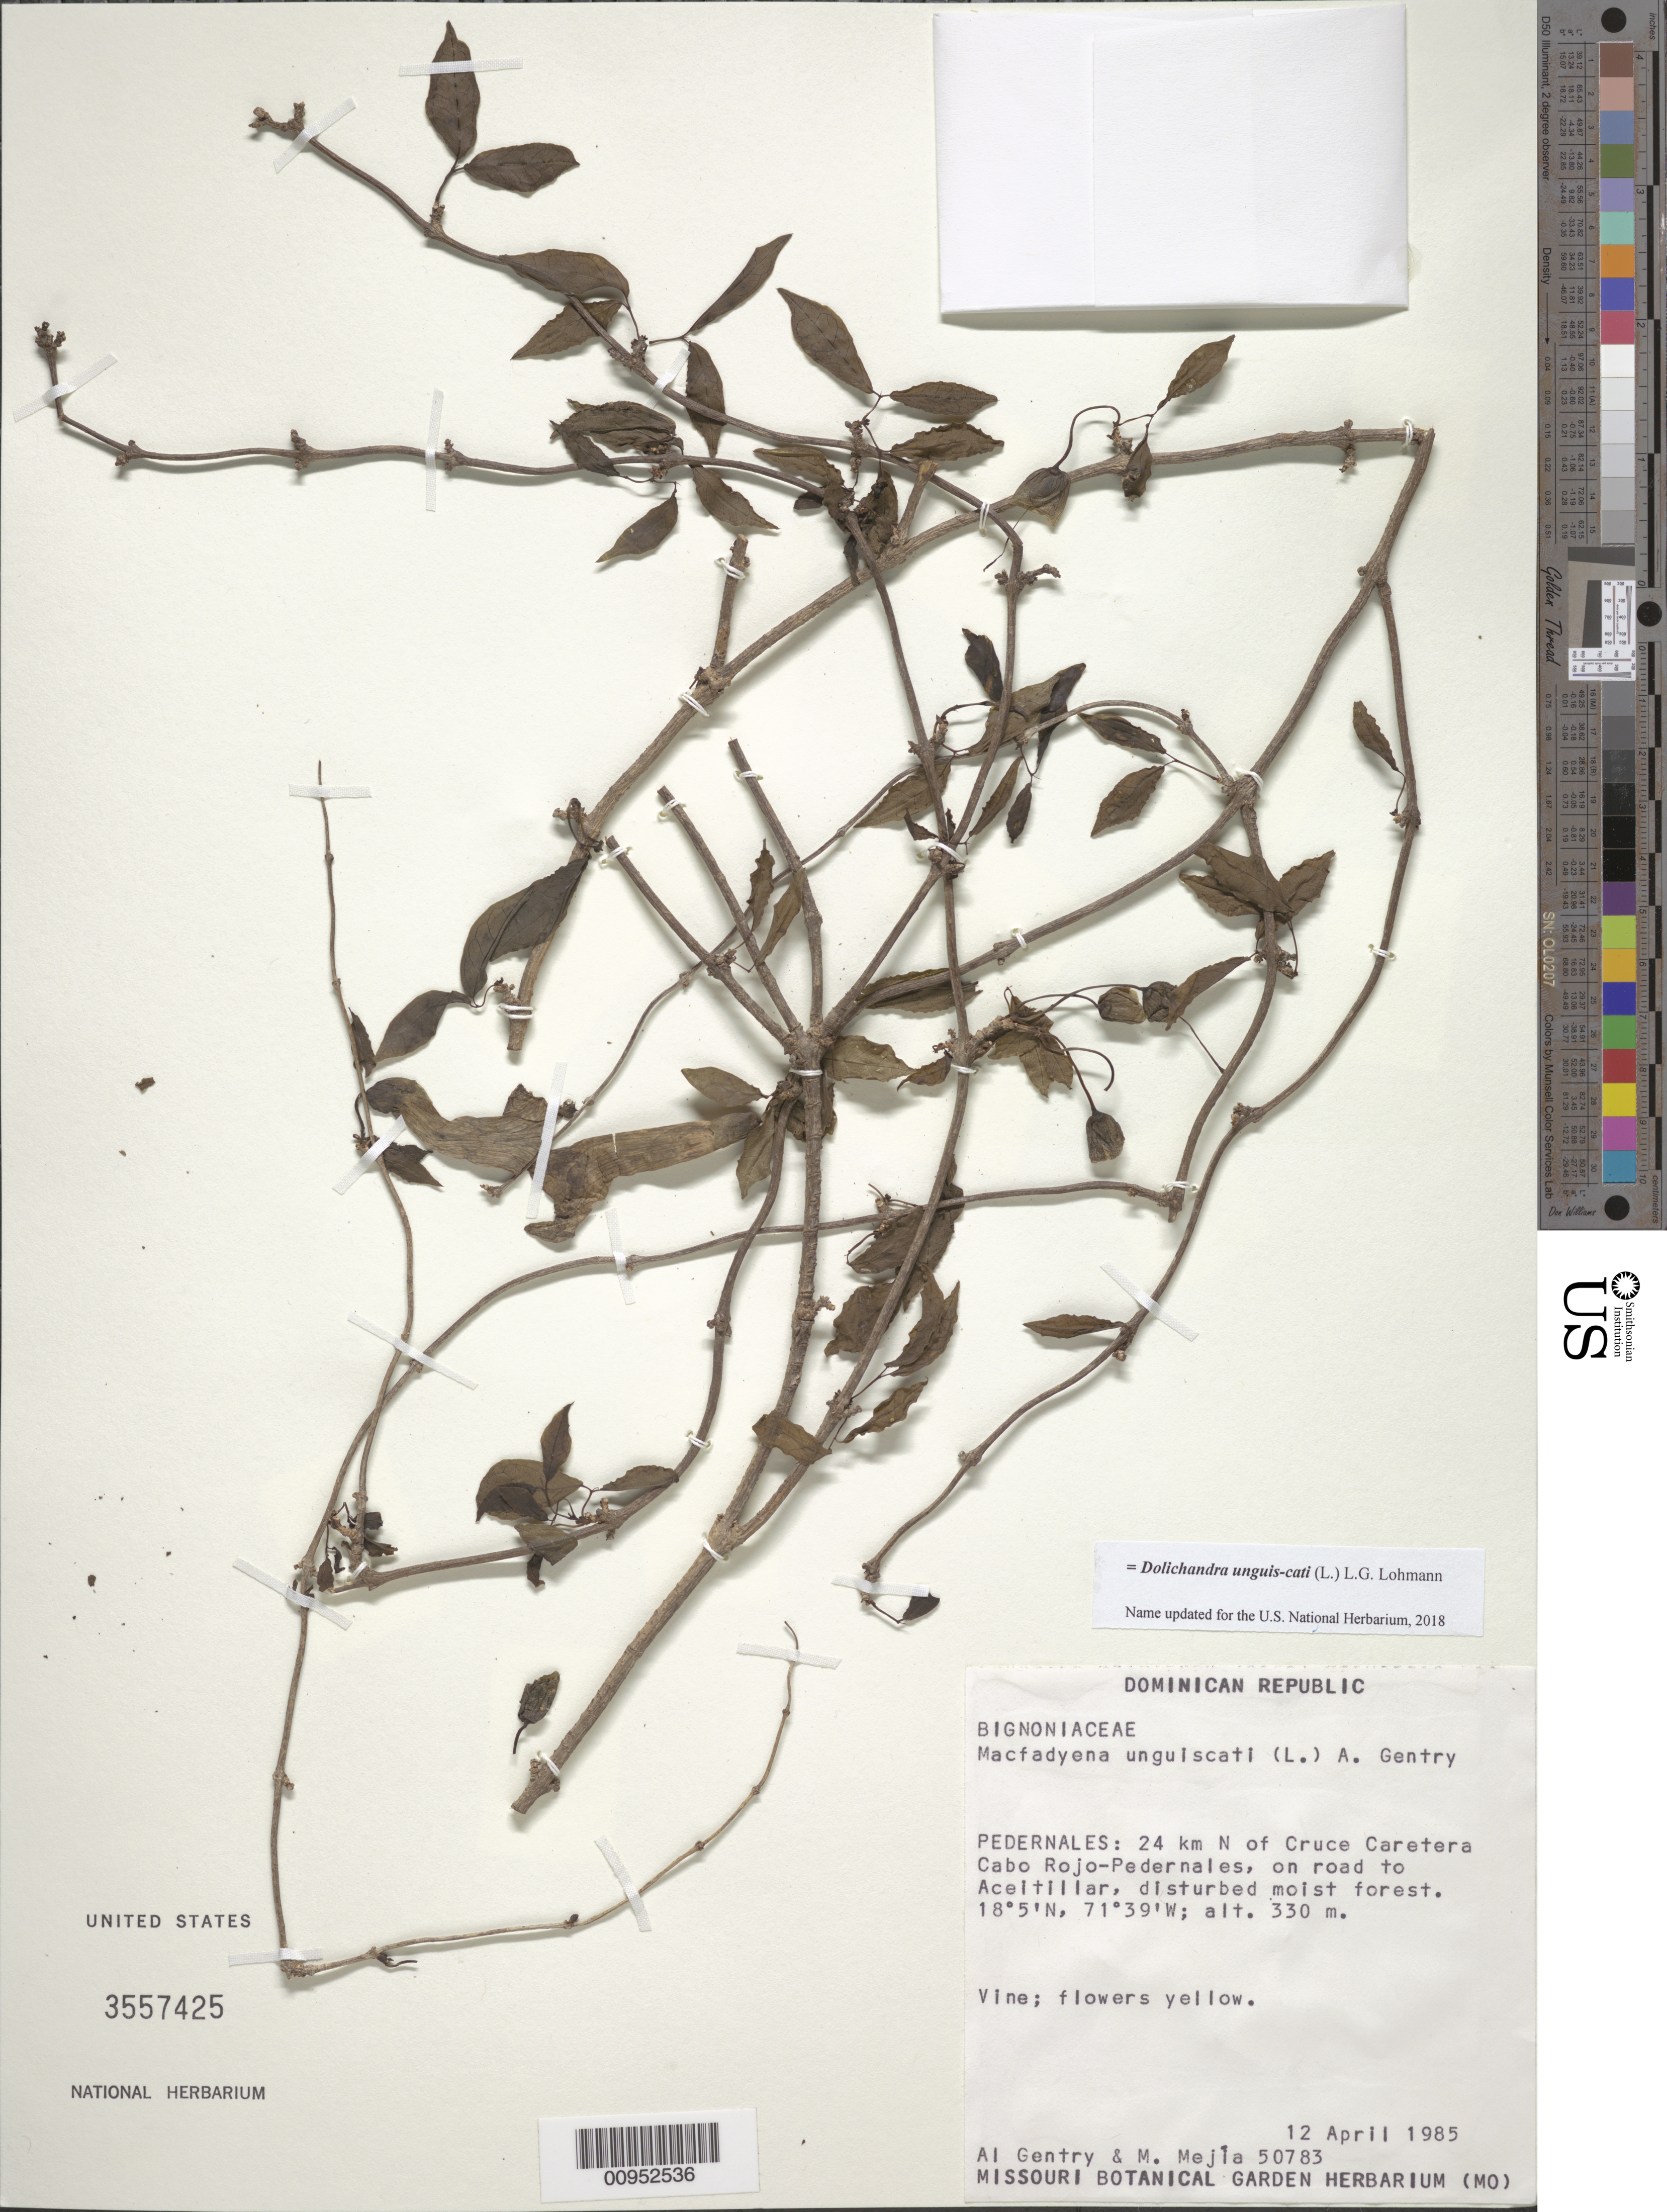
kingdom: Plantae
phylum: Tracheophyta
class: Magnoliopsida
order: Lamiales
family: Bignoniaceae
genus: Dolichandra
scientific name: Dolichandra unguis-cati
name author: (L.) L.G. Lohmann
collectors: A. H. Gentry & M. Mejia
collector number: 50783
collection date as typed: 12 Apr 1985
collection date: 1985-04-12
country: Dominican Republic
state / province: Pedernales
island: Hispaniola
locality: Cruce Carretera Cabo Rojo-Pedernales, 24 km N, on road to Aceltillar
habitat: Disturbed moist forest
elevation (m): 330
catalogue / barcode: US 3557425